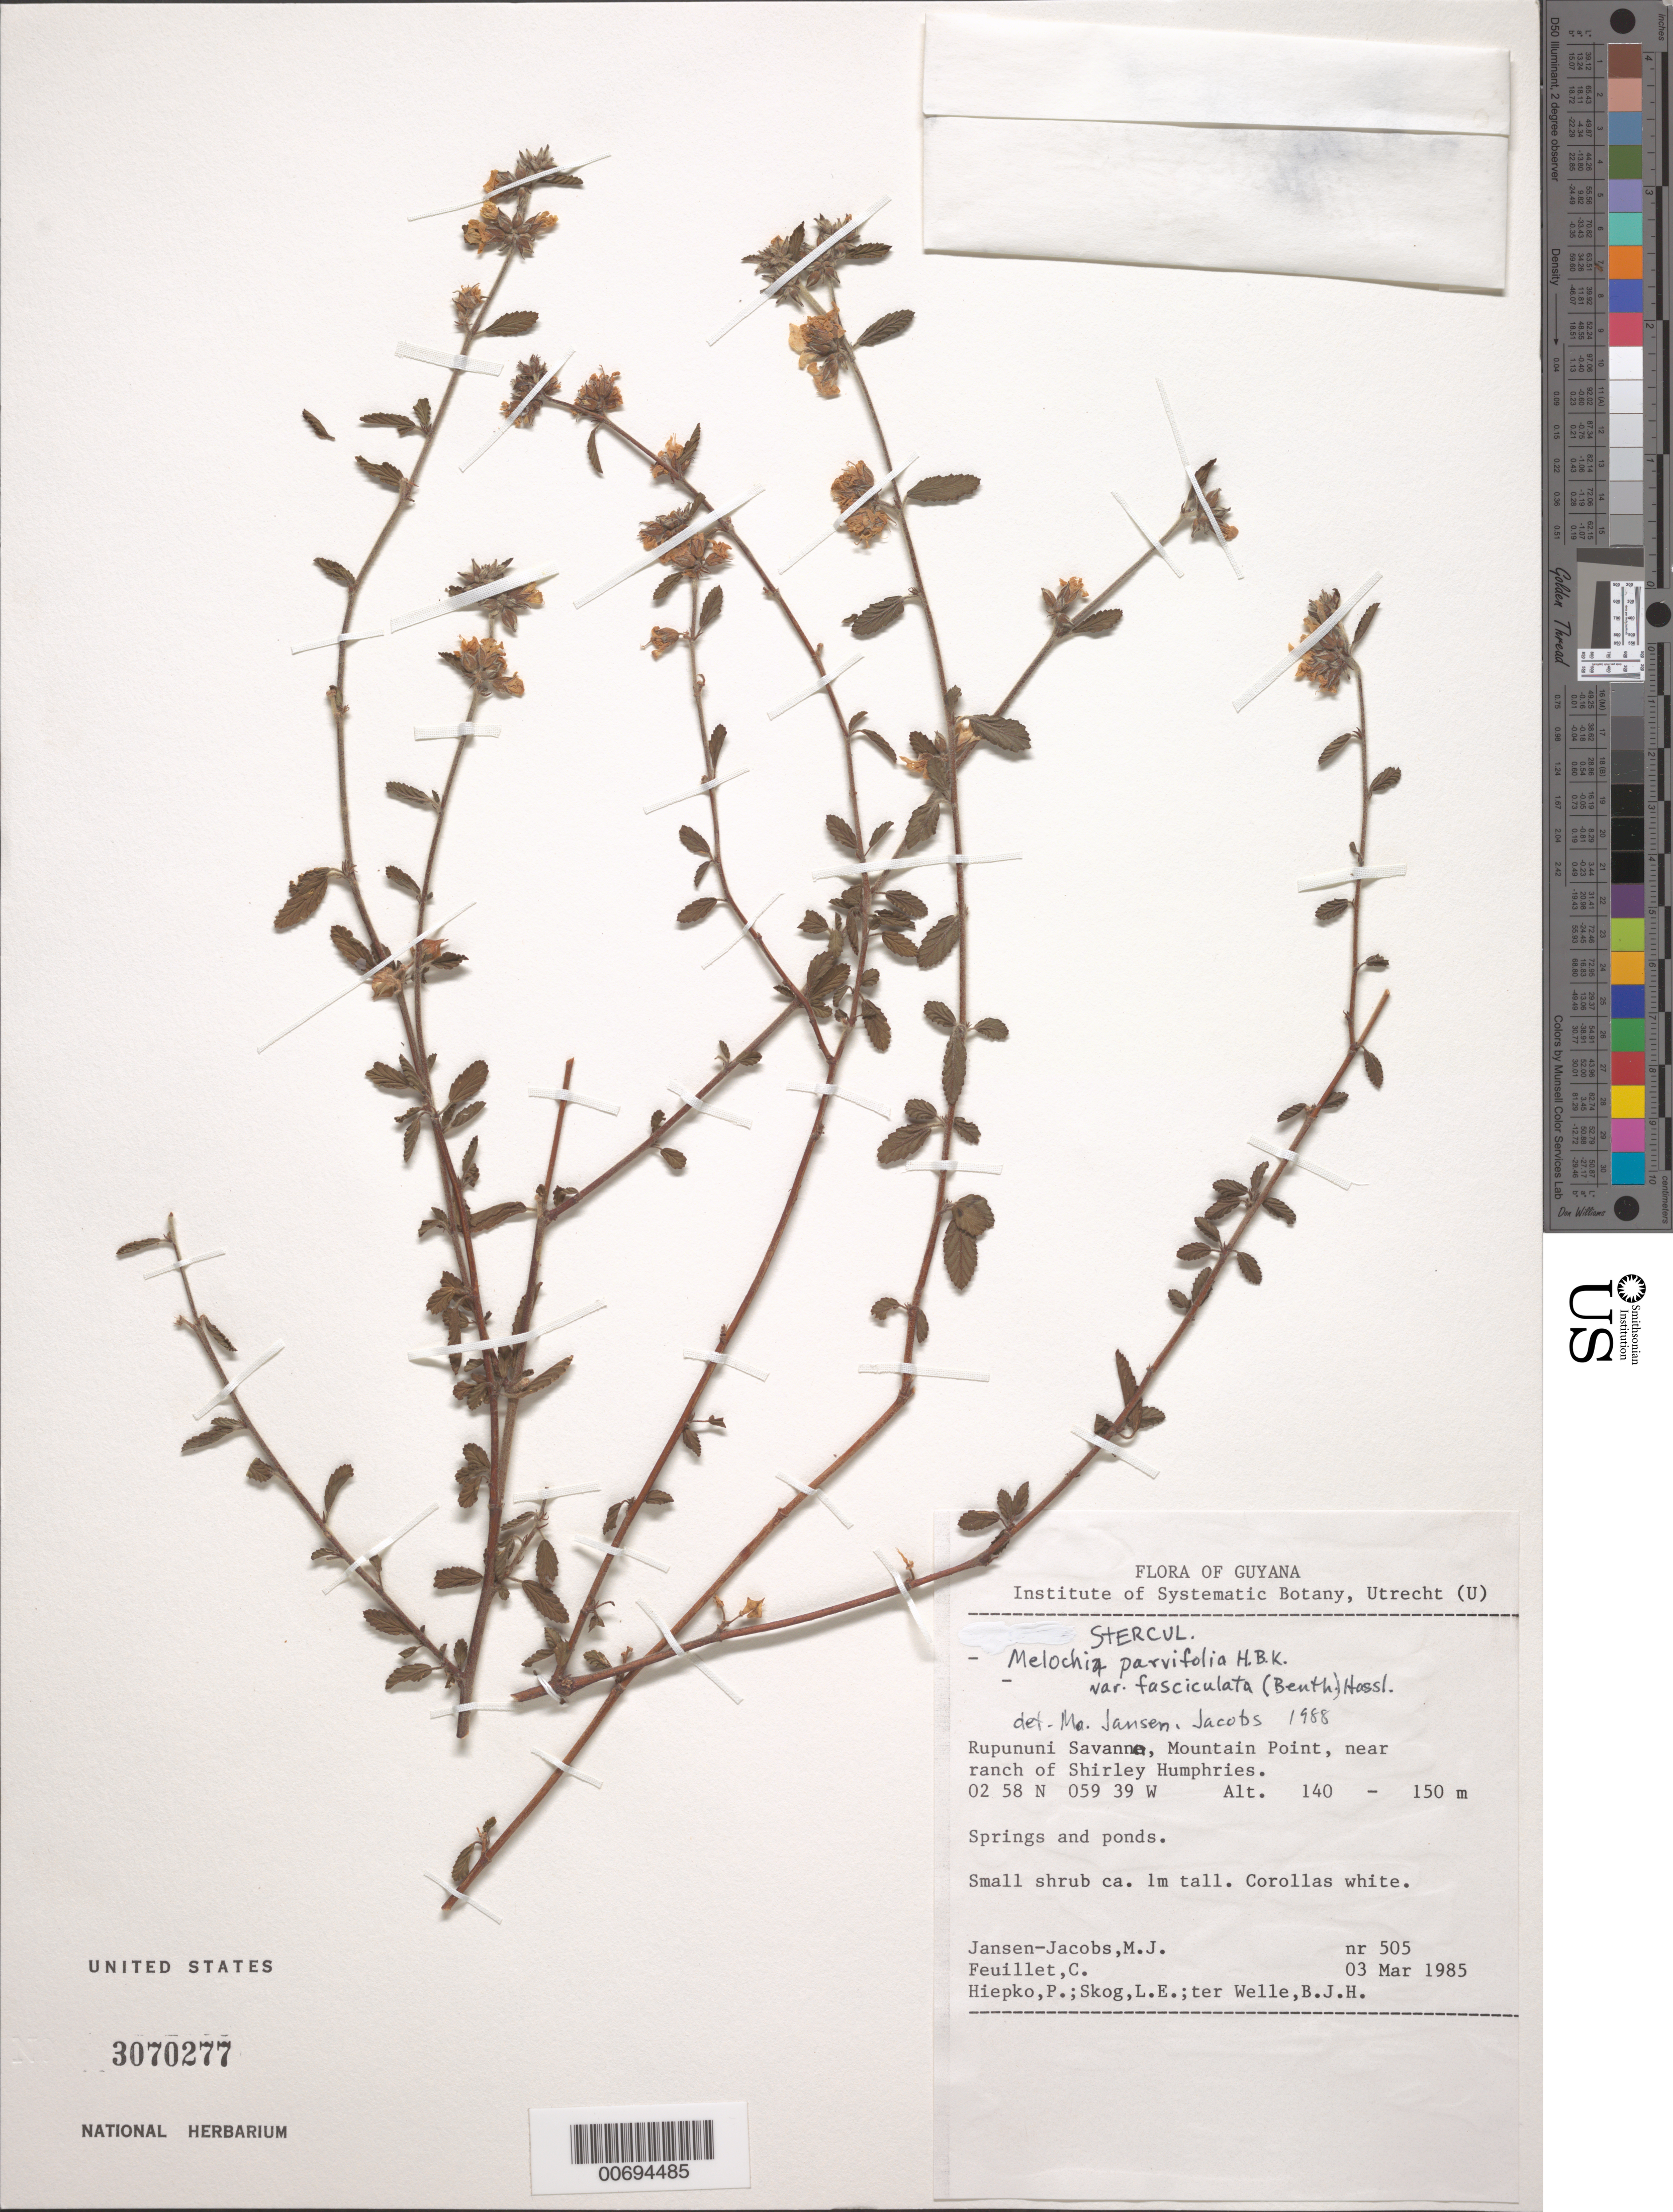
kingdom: Plantae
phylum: Tracheophyta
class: Magnoliopsida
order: Malvales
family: Malvaceae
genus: Melochia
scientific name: Melochia parvifolia var. fasciculata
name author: (Benth.) Hassl.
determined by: Jansen-Jacobs, M. J., (U), Nationaal Herbarium Nederland, Utrecht University branch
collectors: M. J. Jansen-Jacobs, C. Feuillet, P. H. Hiepko, L. E. Skog & B. Welle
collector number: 505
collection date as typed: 3-Mar-85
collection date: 1985-03-03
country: Guyana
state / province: U. Takutu-U. Essequibo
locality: Rupununi Savanna, Mountain Point, near ranch of Shirley Humphries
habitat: Springs and ponds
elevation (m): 140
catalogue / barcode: US 3070277